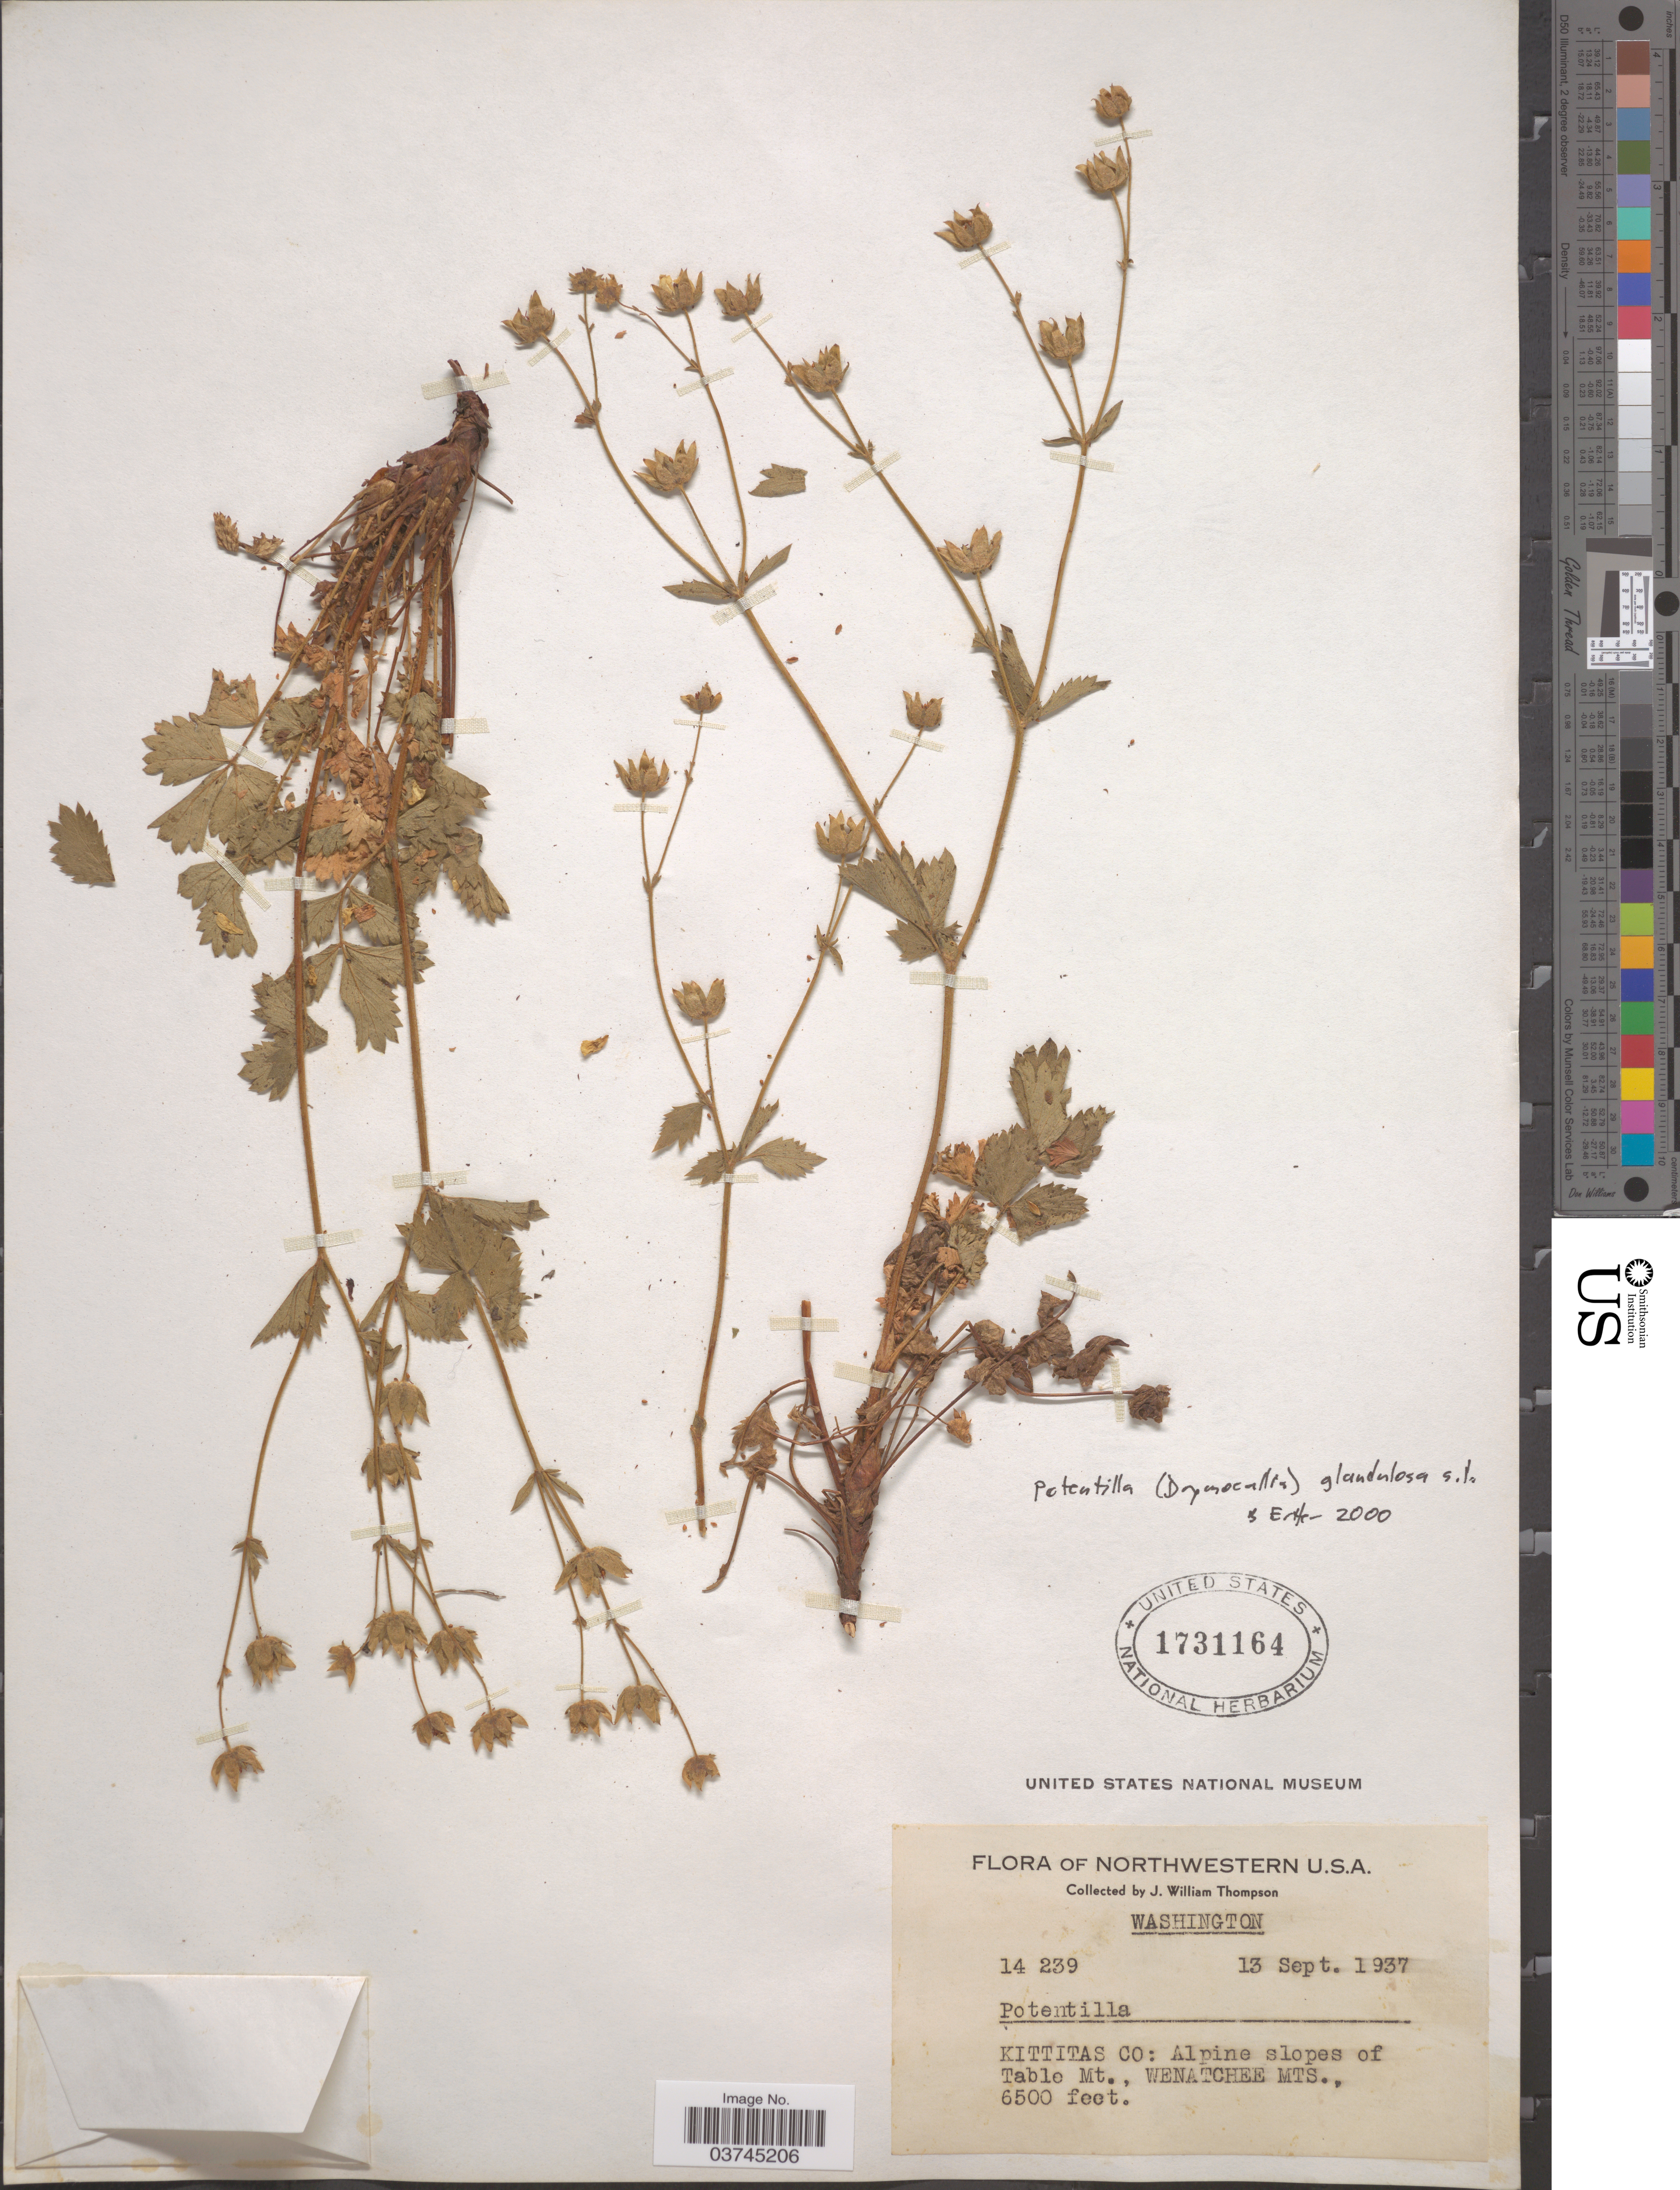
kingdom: Plantae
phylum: Tracheophyta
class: Magnoliopsida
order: Rosales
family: Rosaceae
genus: Drymocallis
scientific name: Drymocallis glandulosa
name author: (Lindl.) Rydb.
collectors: J. W. Thompson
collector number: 14239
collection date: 1937-09-13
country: United States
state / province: Washington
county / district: Kittitas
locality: Kittitas Co: Alpine slopes of Table Mts., Wanatchee Mts.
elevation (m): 1981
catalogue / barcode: US 1731164